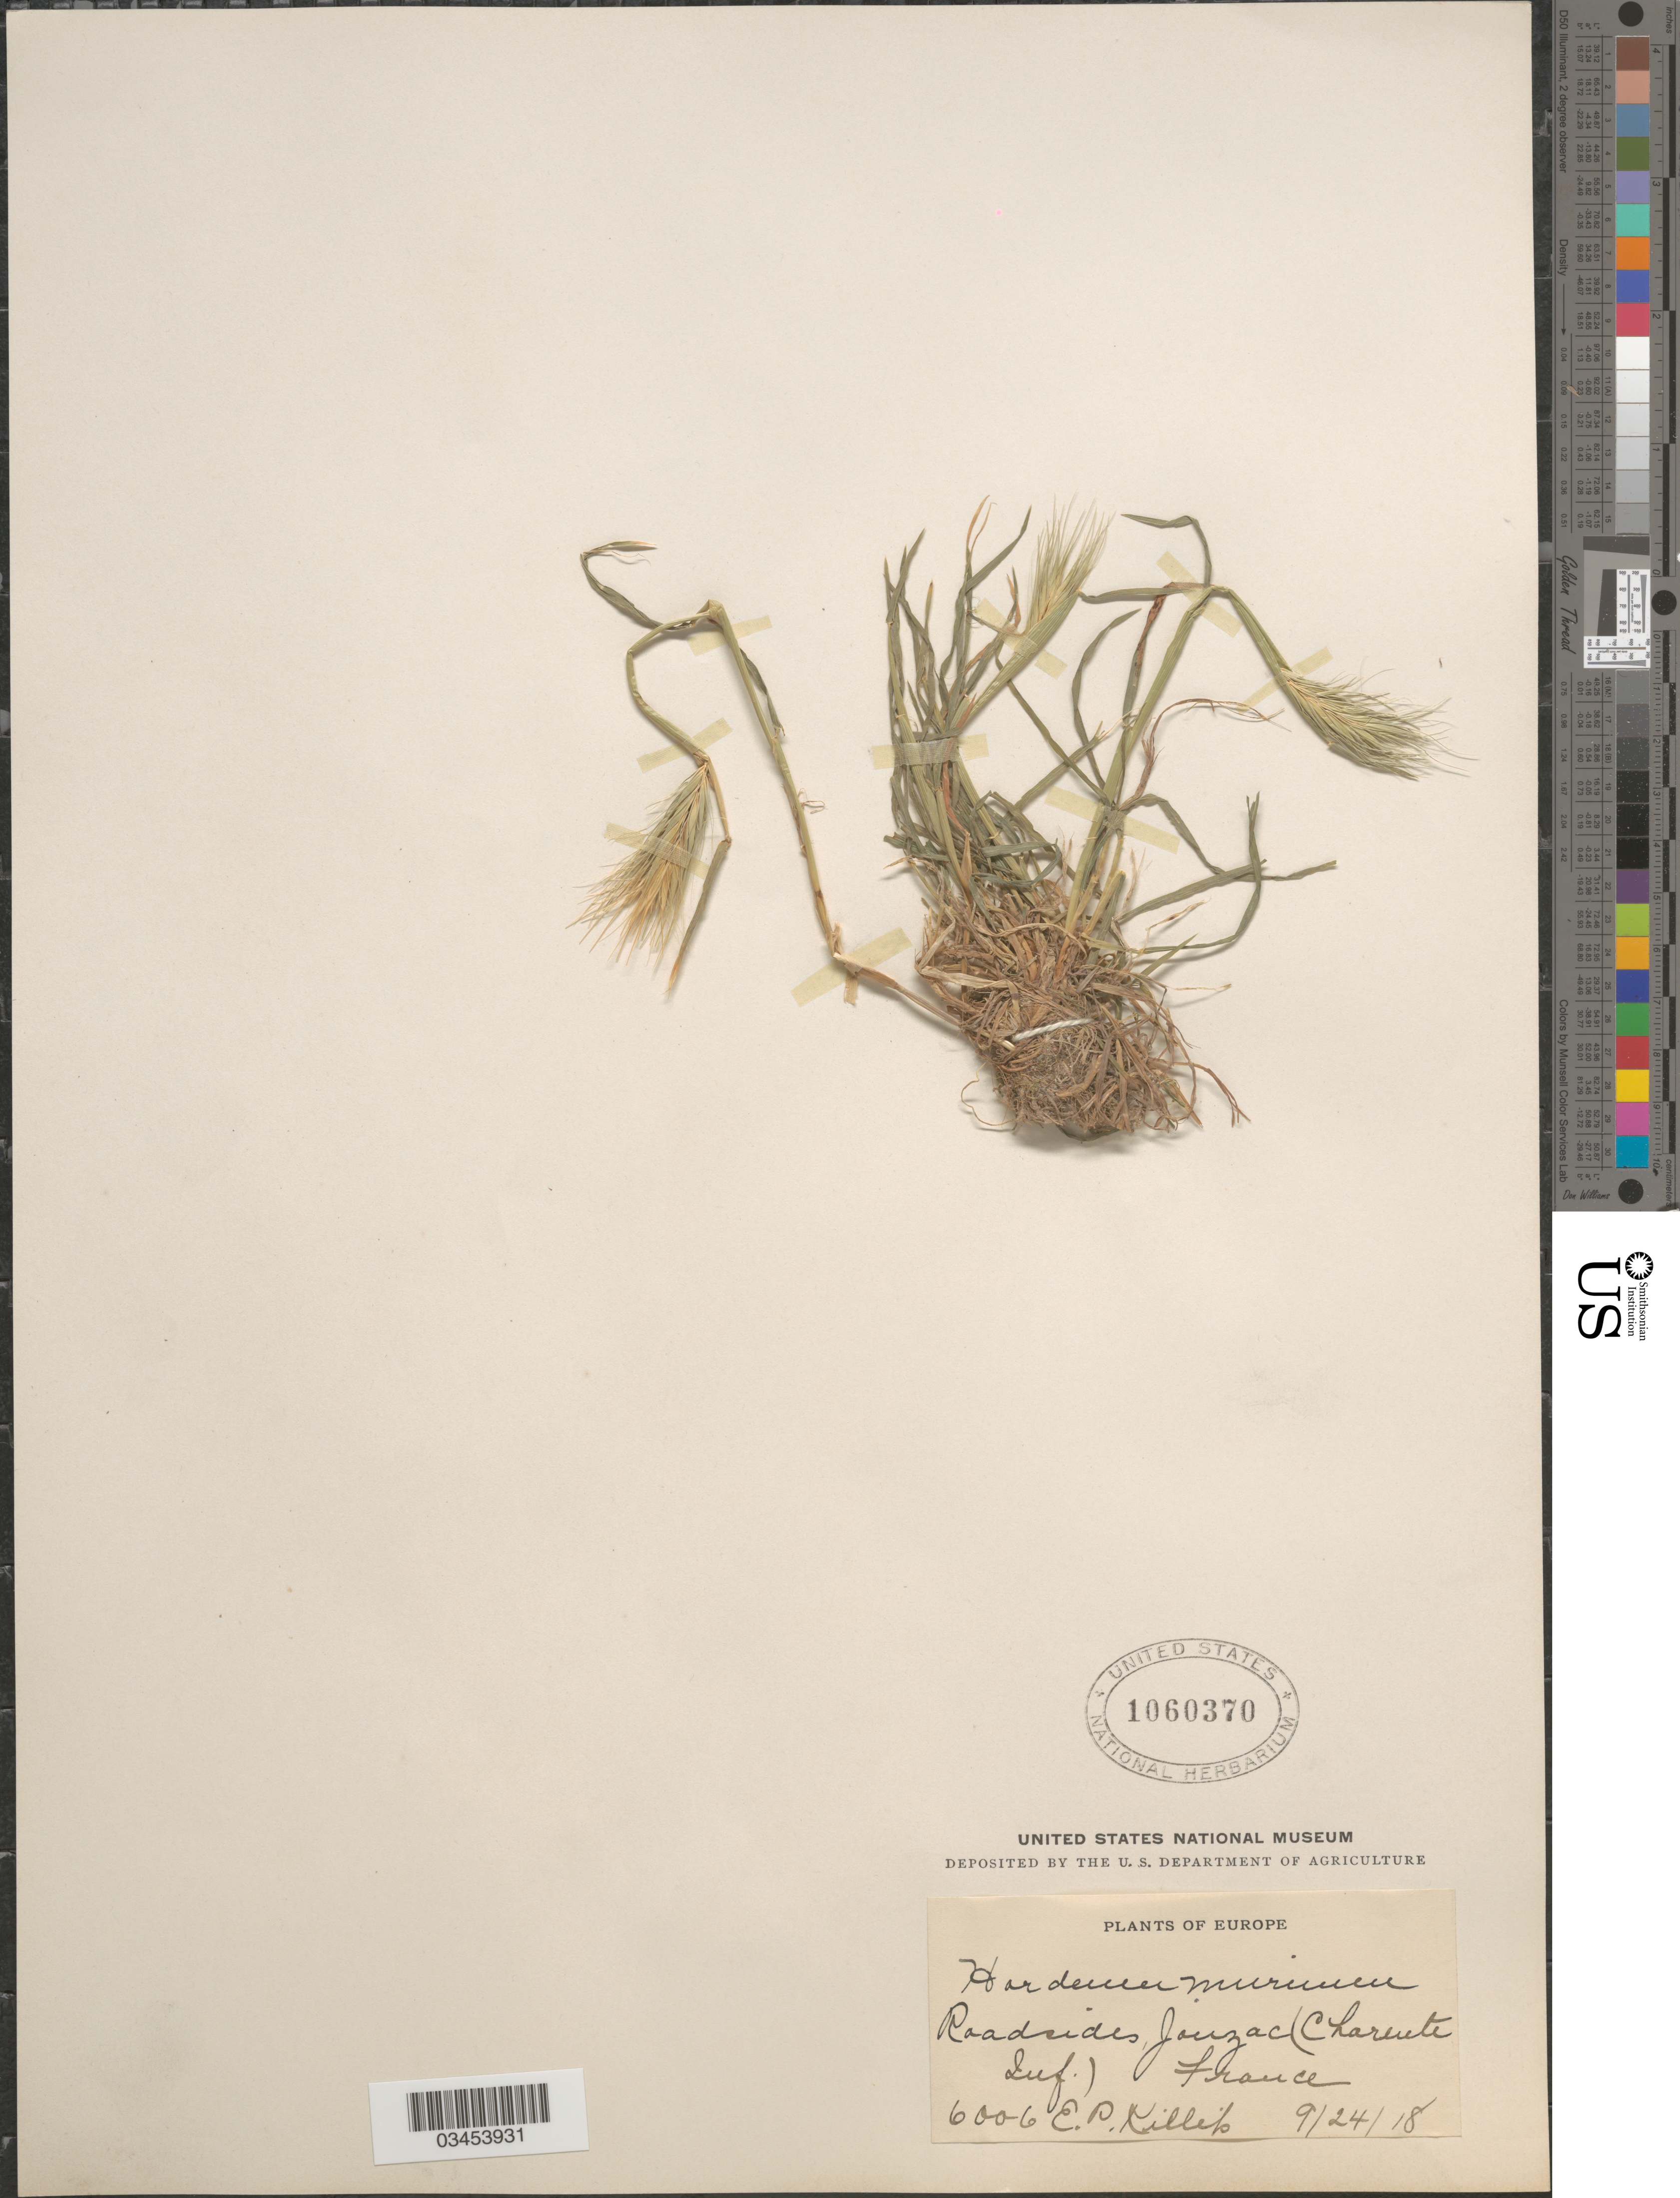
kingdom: Plantae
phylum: Tracheophyta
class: Liliopsida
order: Poales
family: Poaceae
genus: Hordeum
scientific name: Hordeum murinum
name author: L.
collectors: E. P. Killip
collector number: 6006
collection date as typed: Transcribed d/m/y: 24/9/18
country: France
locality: Roadsides, Jonzac (Charente Inf.) Europe.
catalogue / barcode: US 1060370